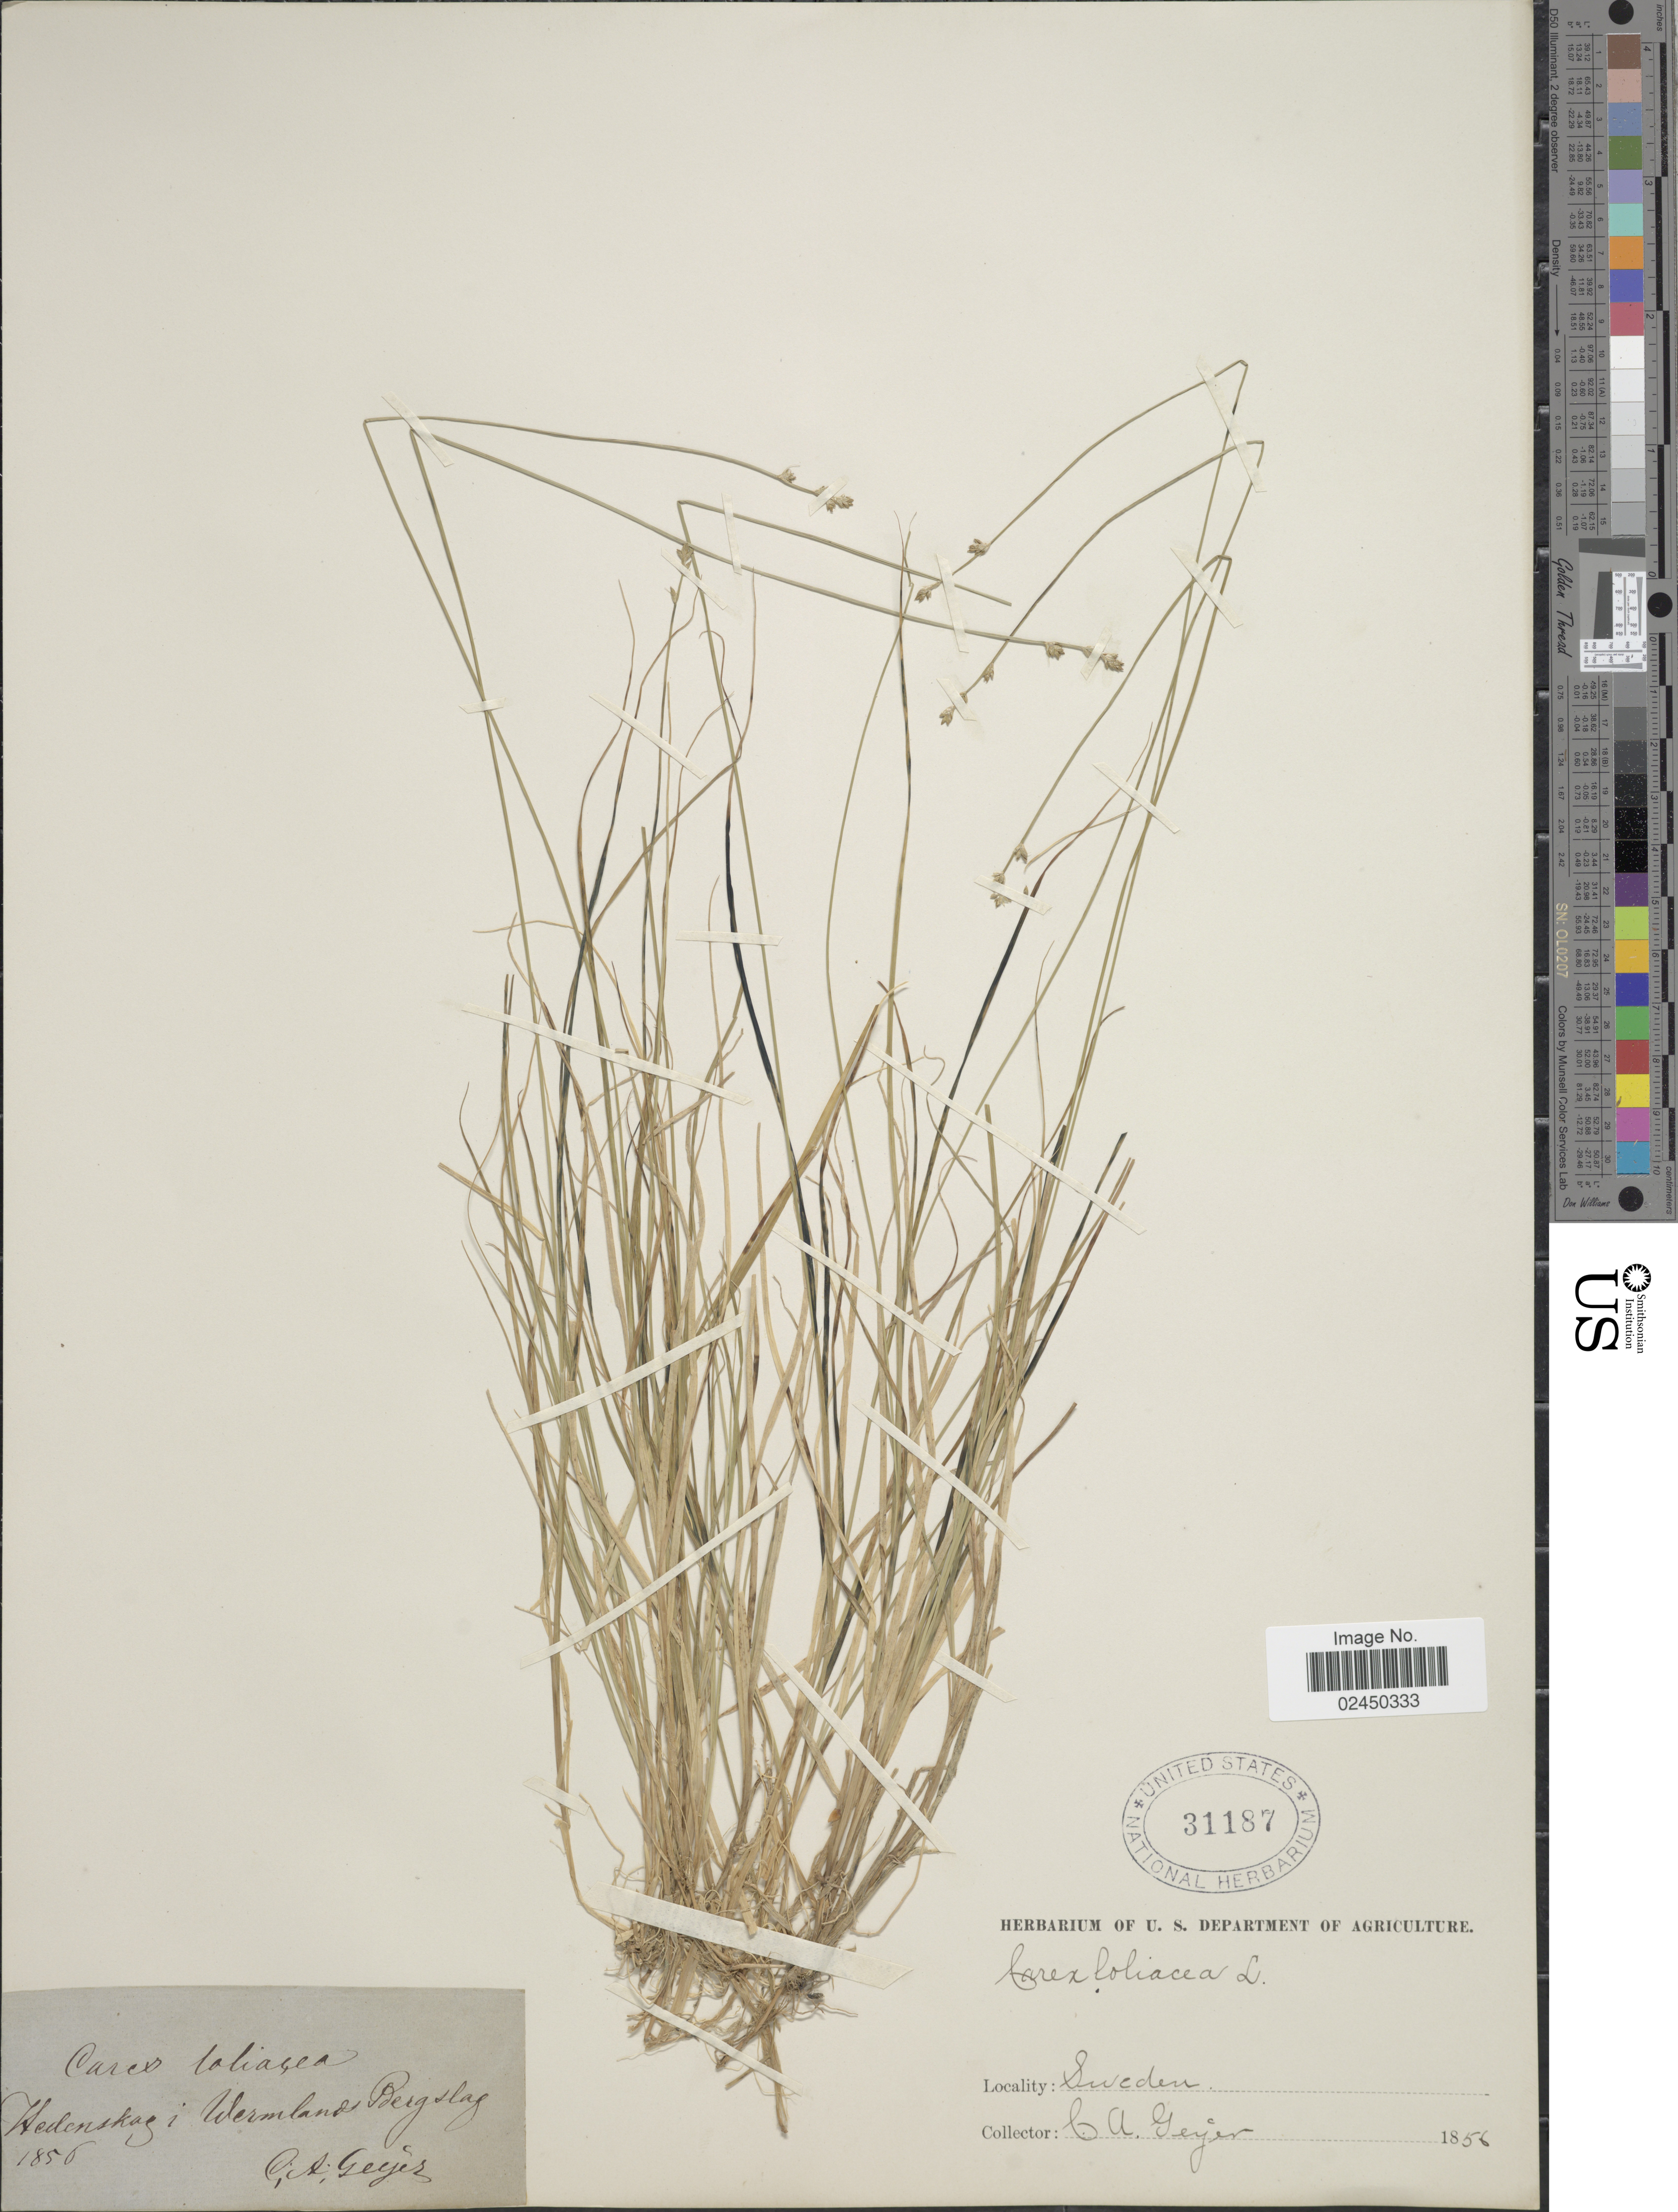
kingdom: Plantae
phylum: Tracheophyta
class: Liliopsida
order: Poales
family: Cyperaceae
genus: Carex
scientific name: Carex loliacea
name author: L.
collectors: C. A. Geyer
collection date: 1856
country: Sweden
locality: Hedenskagi i Wermlands Bergslag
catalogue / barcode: US 31187